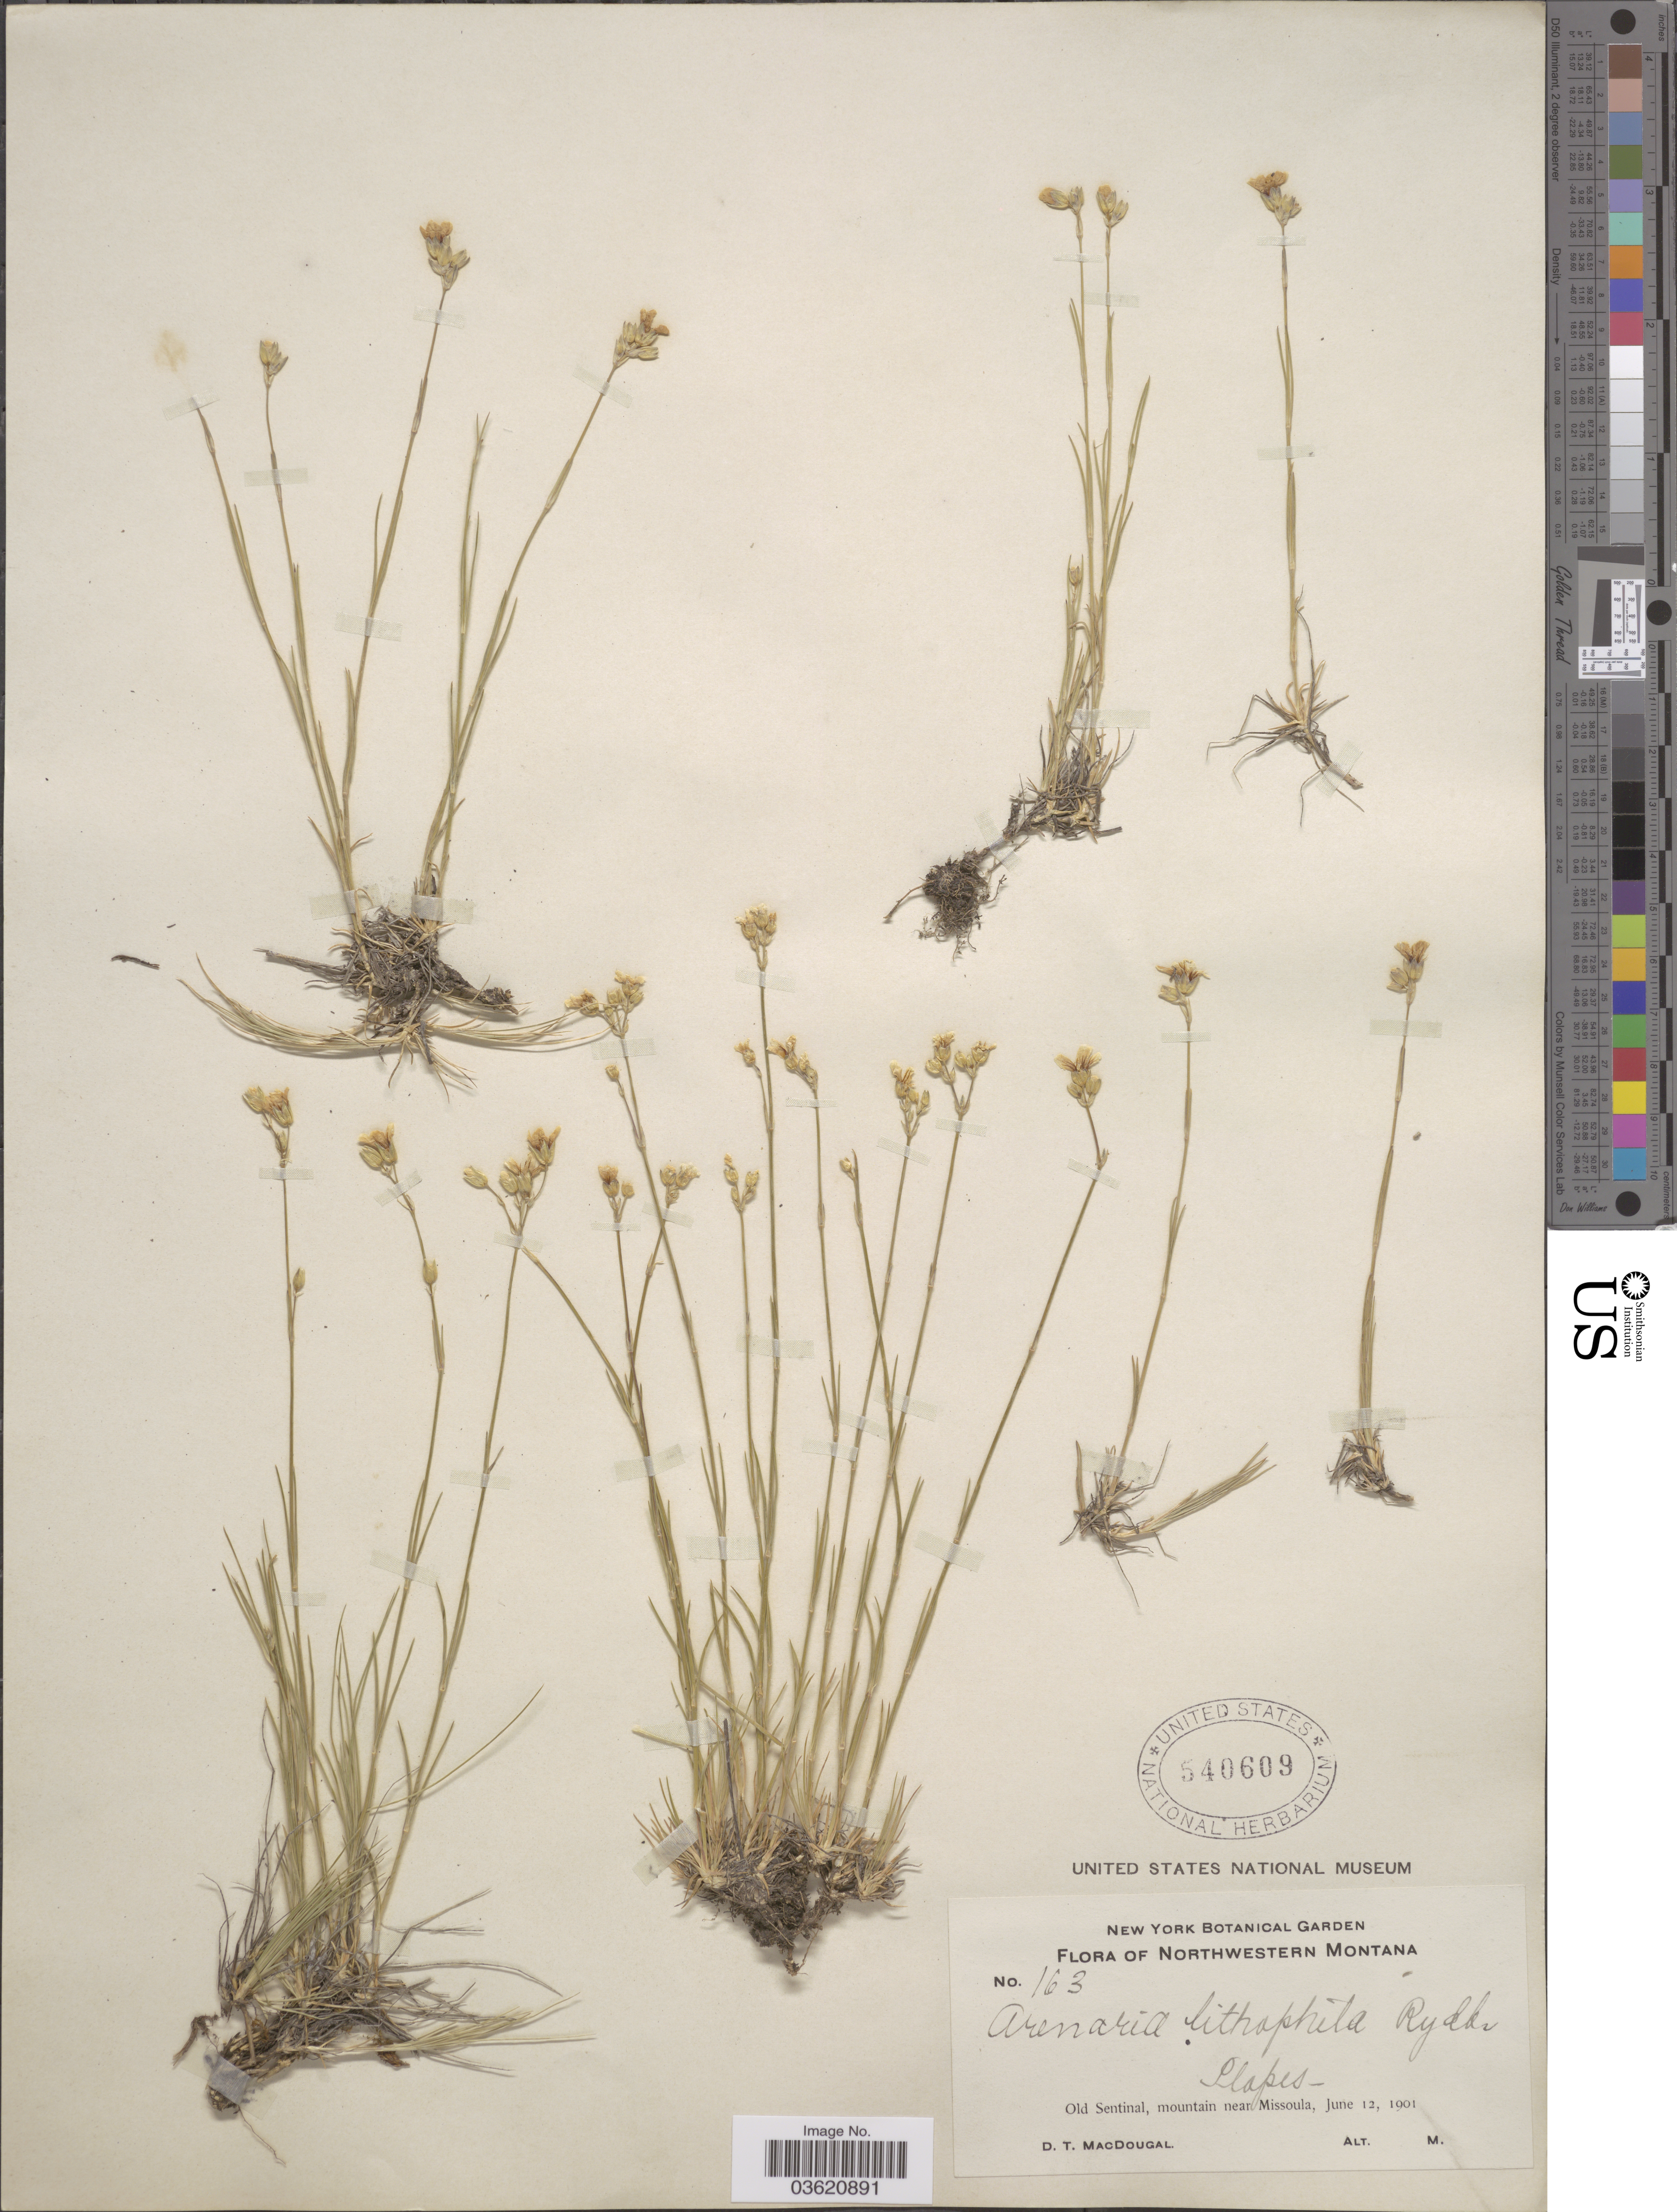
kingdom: Plantae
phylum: Tracheophyta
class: Magnoliopsida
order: Caryophyllales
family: Caryophyllaceae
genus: Eremogone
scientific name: Eremogone congesta var. lithophila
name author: (Rydb.) Dorn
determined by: Strong, Mark T., (BOT), Smithsonian Institution - National Museum of Natural History (UNITED STATES)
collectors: D. T. MacDougal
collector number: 163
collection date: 1901-06-12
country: United States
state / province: Montana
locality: Northwestern Montana. Slopes - Old Sentinal, mountain near Missoula.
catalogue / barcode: US 540609